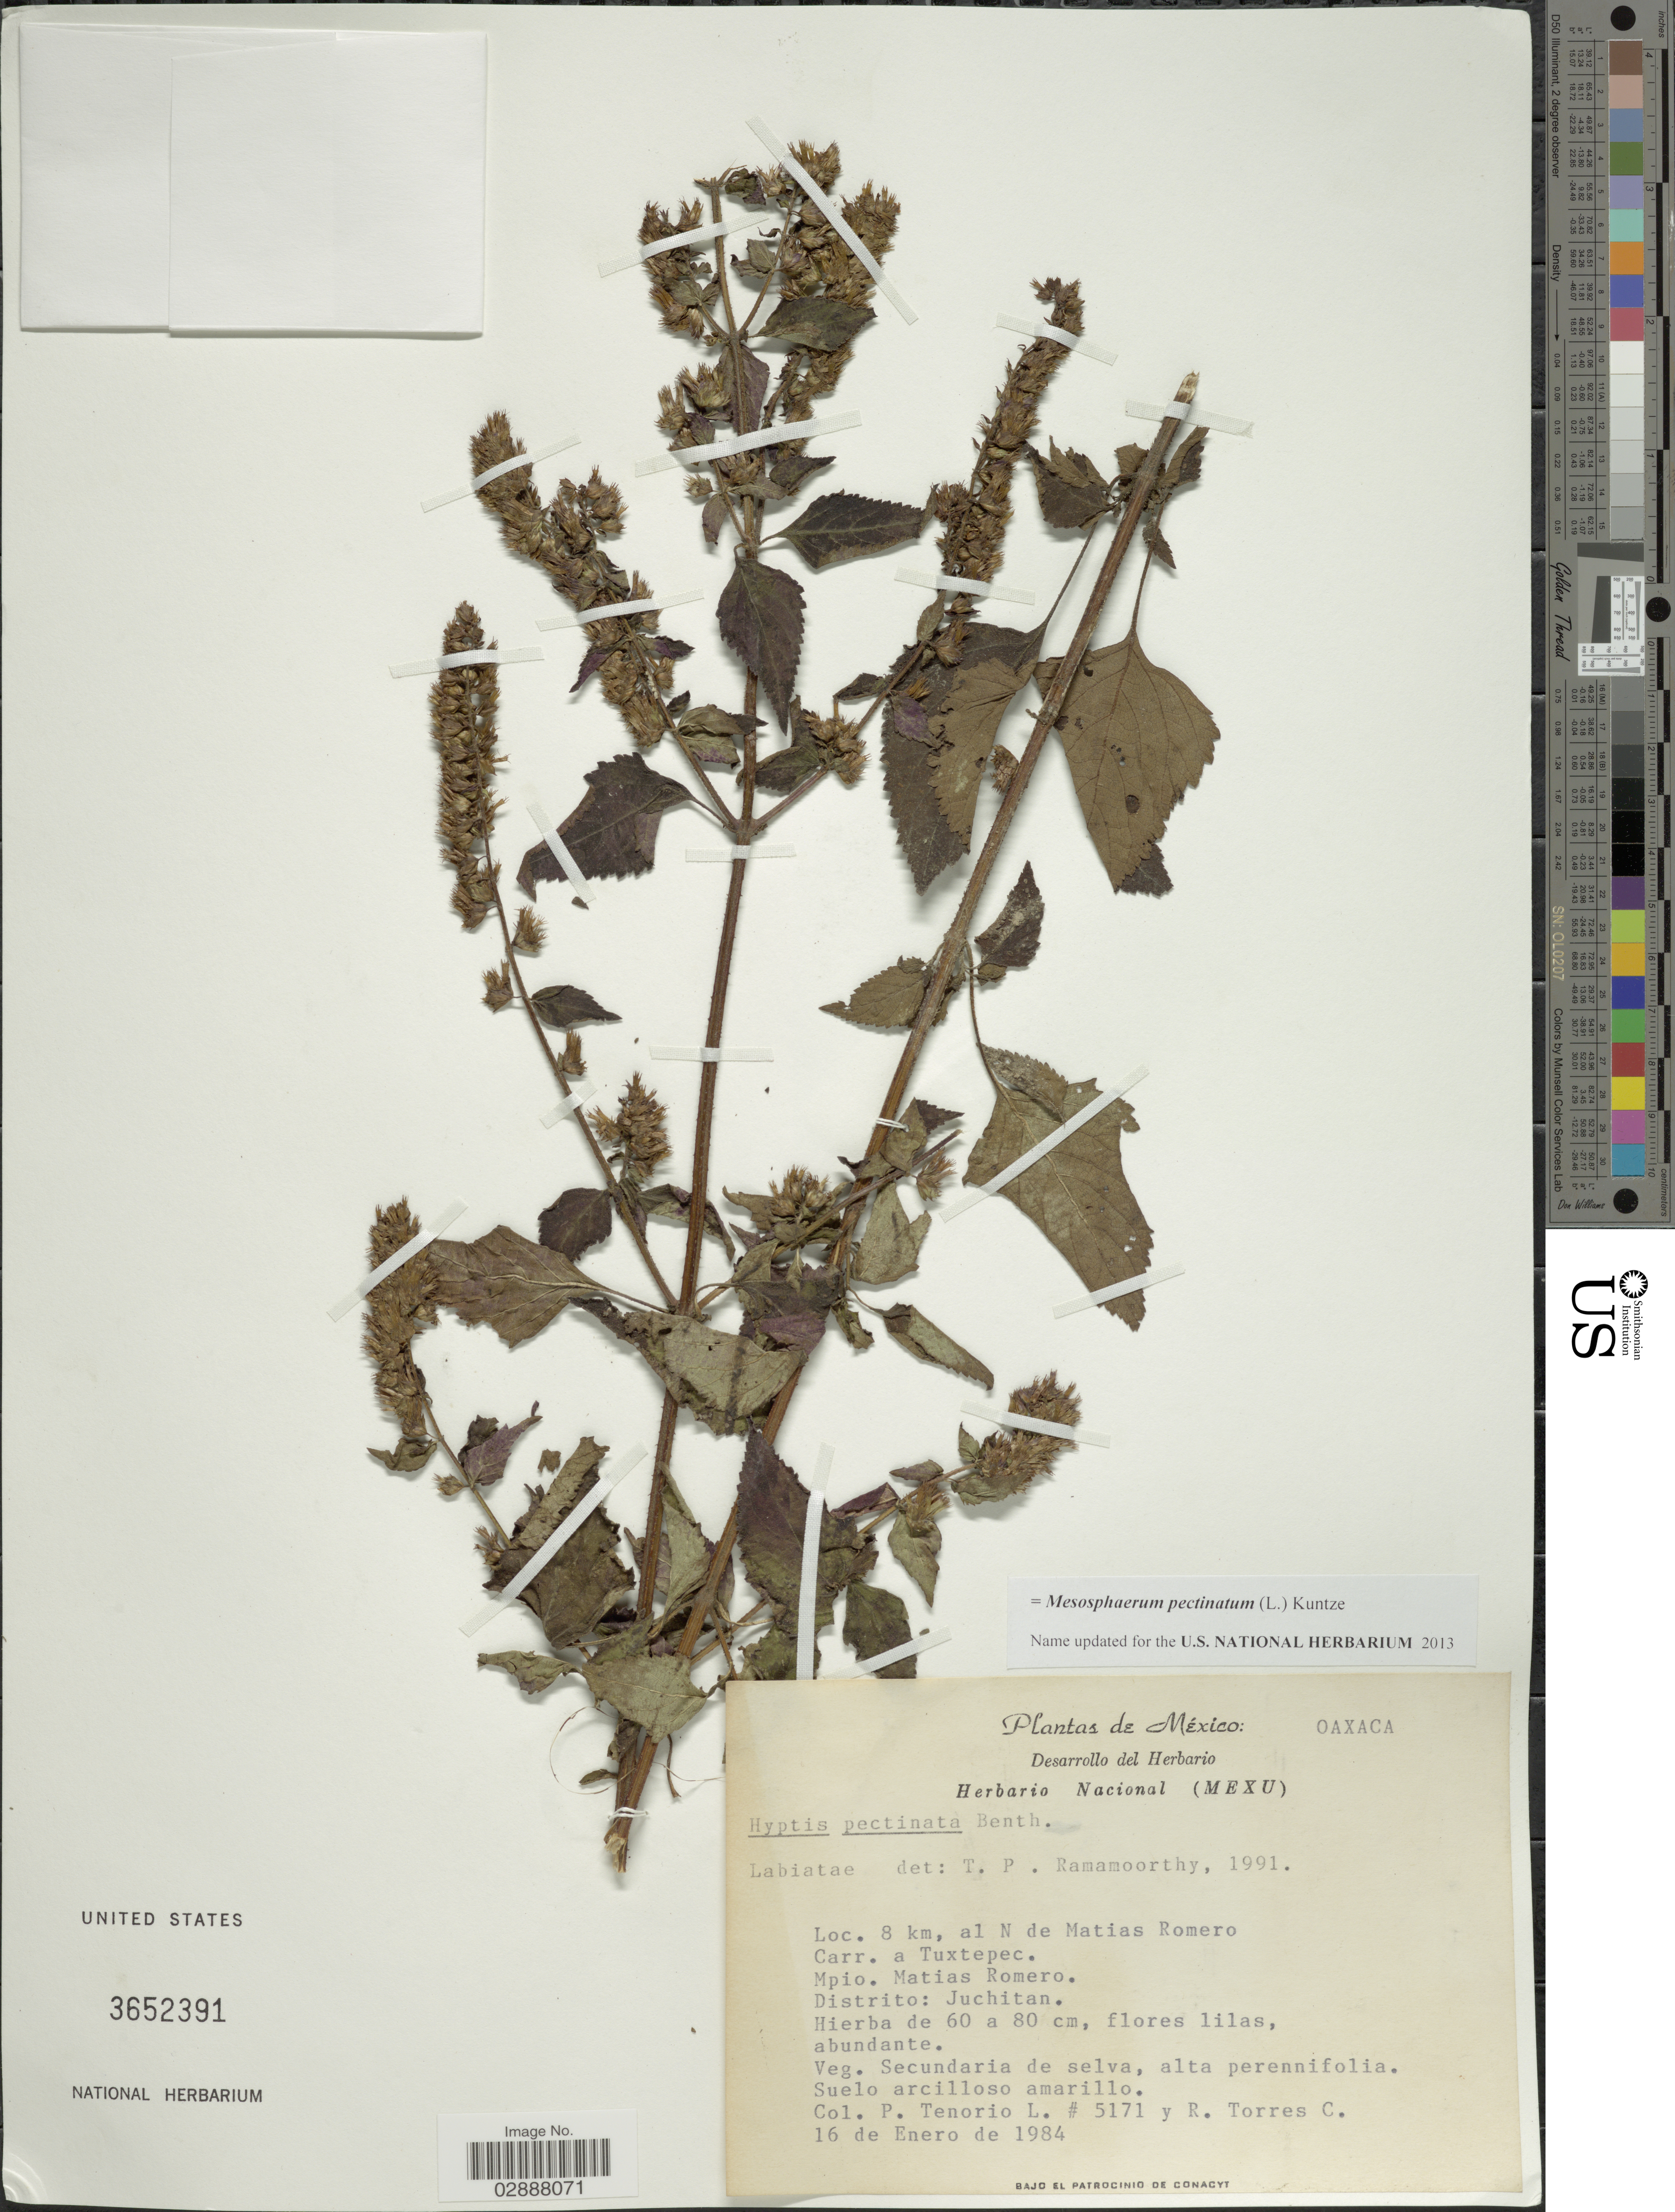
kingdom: Plantae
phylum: Tracheophyta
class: Magnoliopsida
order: Lamiales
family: Lamiaceae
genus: Mesosphaerum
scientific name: Mesosphaerum pectinatum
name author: (L.) Kuntze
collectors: P. Tenorio L. & R. Torres C.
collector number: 5171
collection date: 1984-01-16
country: Mexico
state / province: Oaxaca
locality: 8 km, al N de Matias Romero. Carr. a Tuxtepec. Mpio. Matias Romero. Distrito: Juchitan.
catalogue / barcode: US 3652391